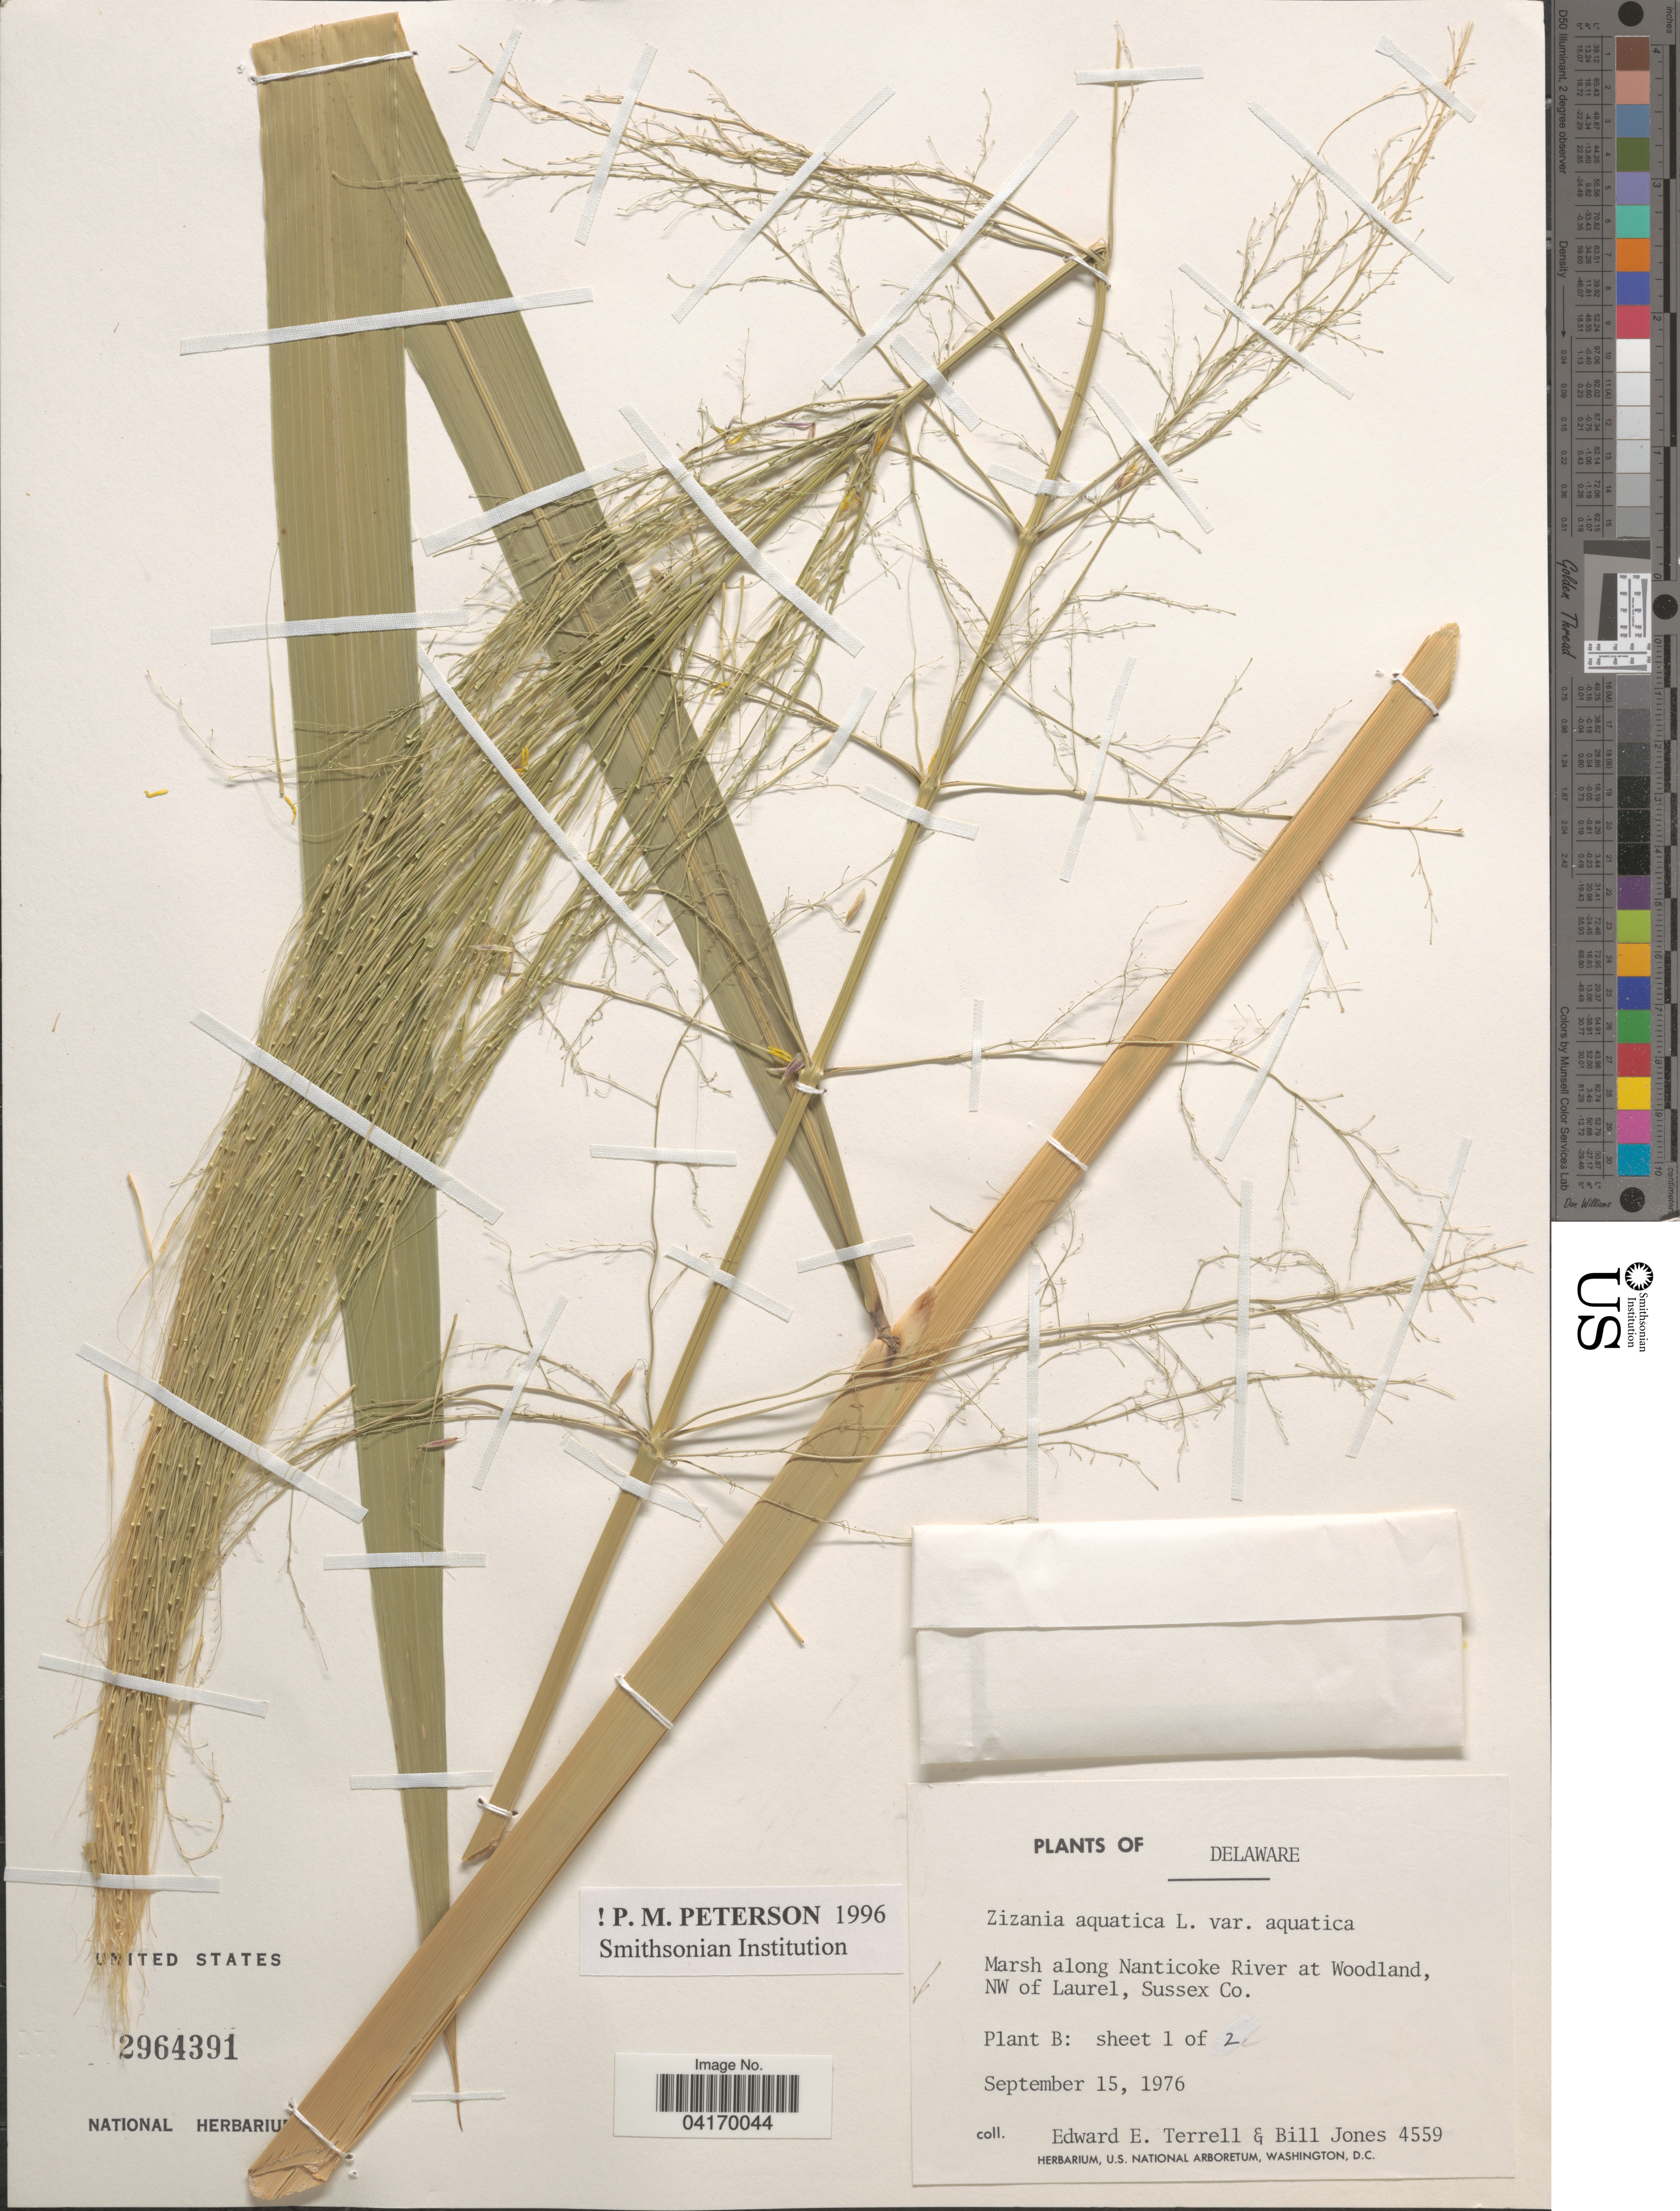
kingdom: Plantae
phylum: Tracheophyta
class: Liliopsida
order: Poales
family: Poaceae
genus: Zizania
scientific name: Zizania aquatica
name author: L.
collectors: E. E. Terrell & B. Jones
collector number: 4559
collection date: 1976-09-15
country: United States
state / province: Delaware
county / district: Sussex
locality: Marsh along Nanticoke River at Woodland, NW of Laurel, Sussex Co.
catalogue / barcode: US 2964391